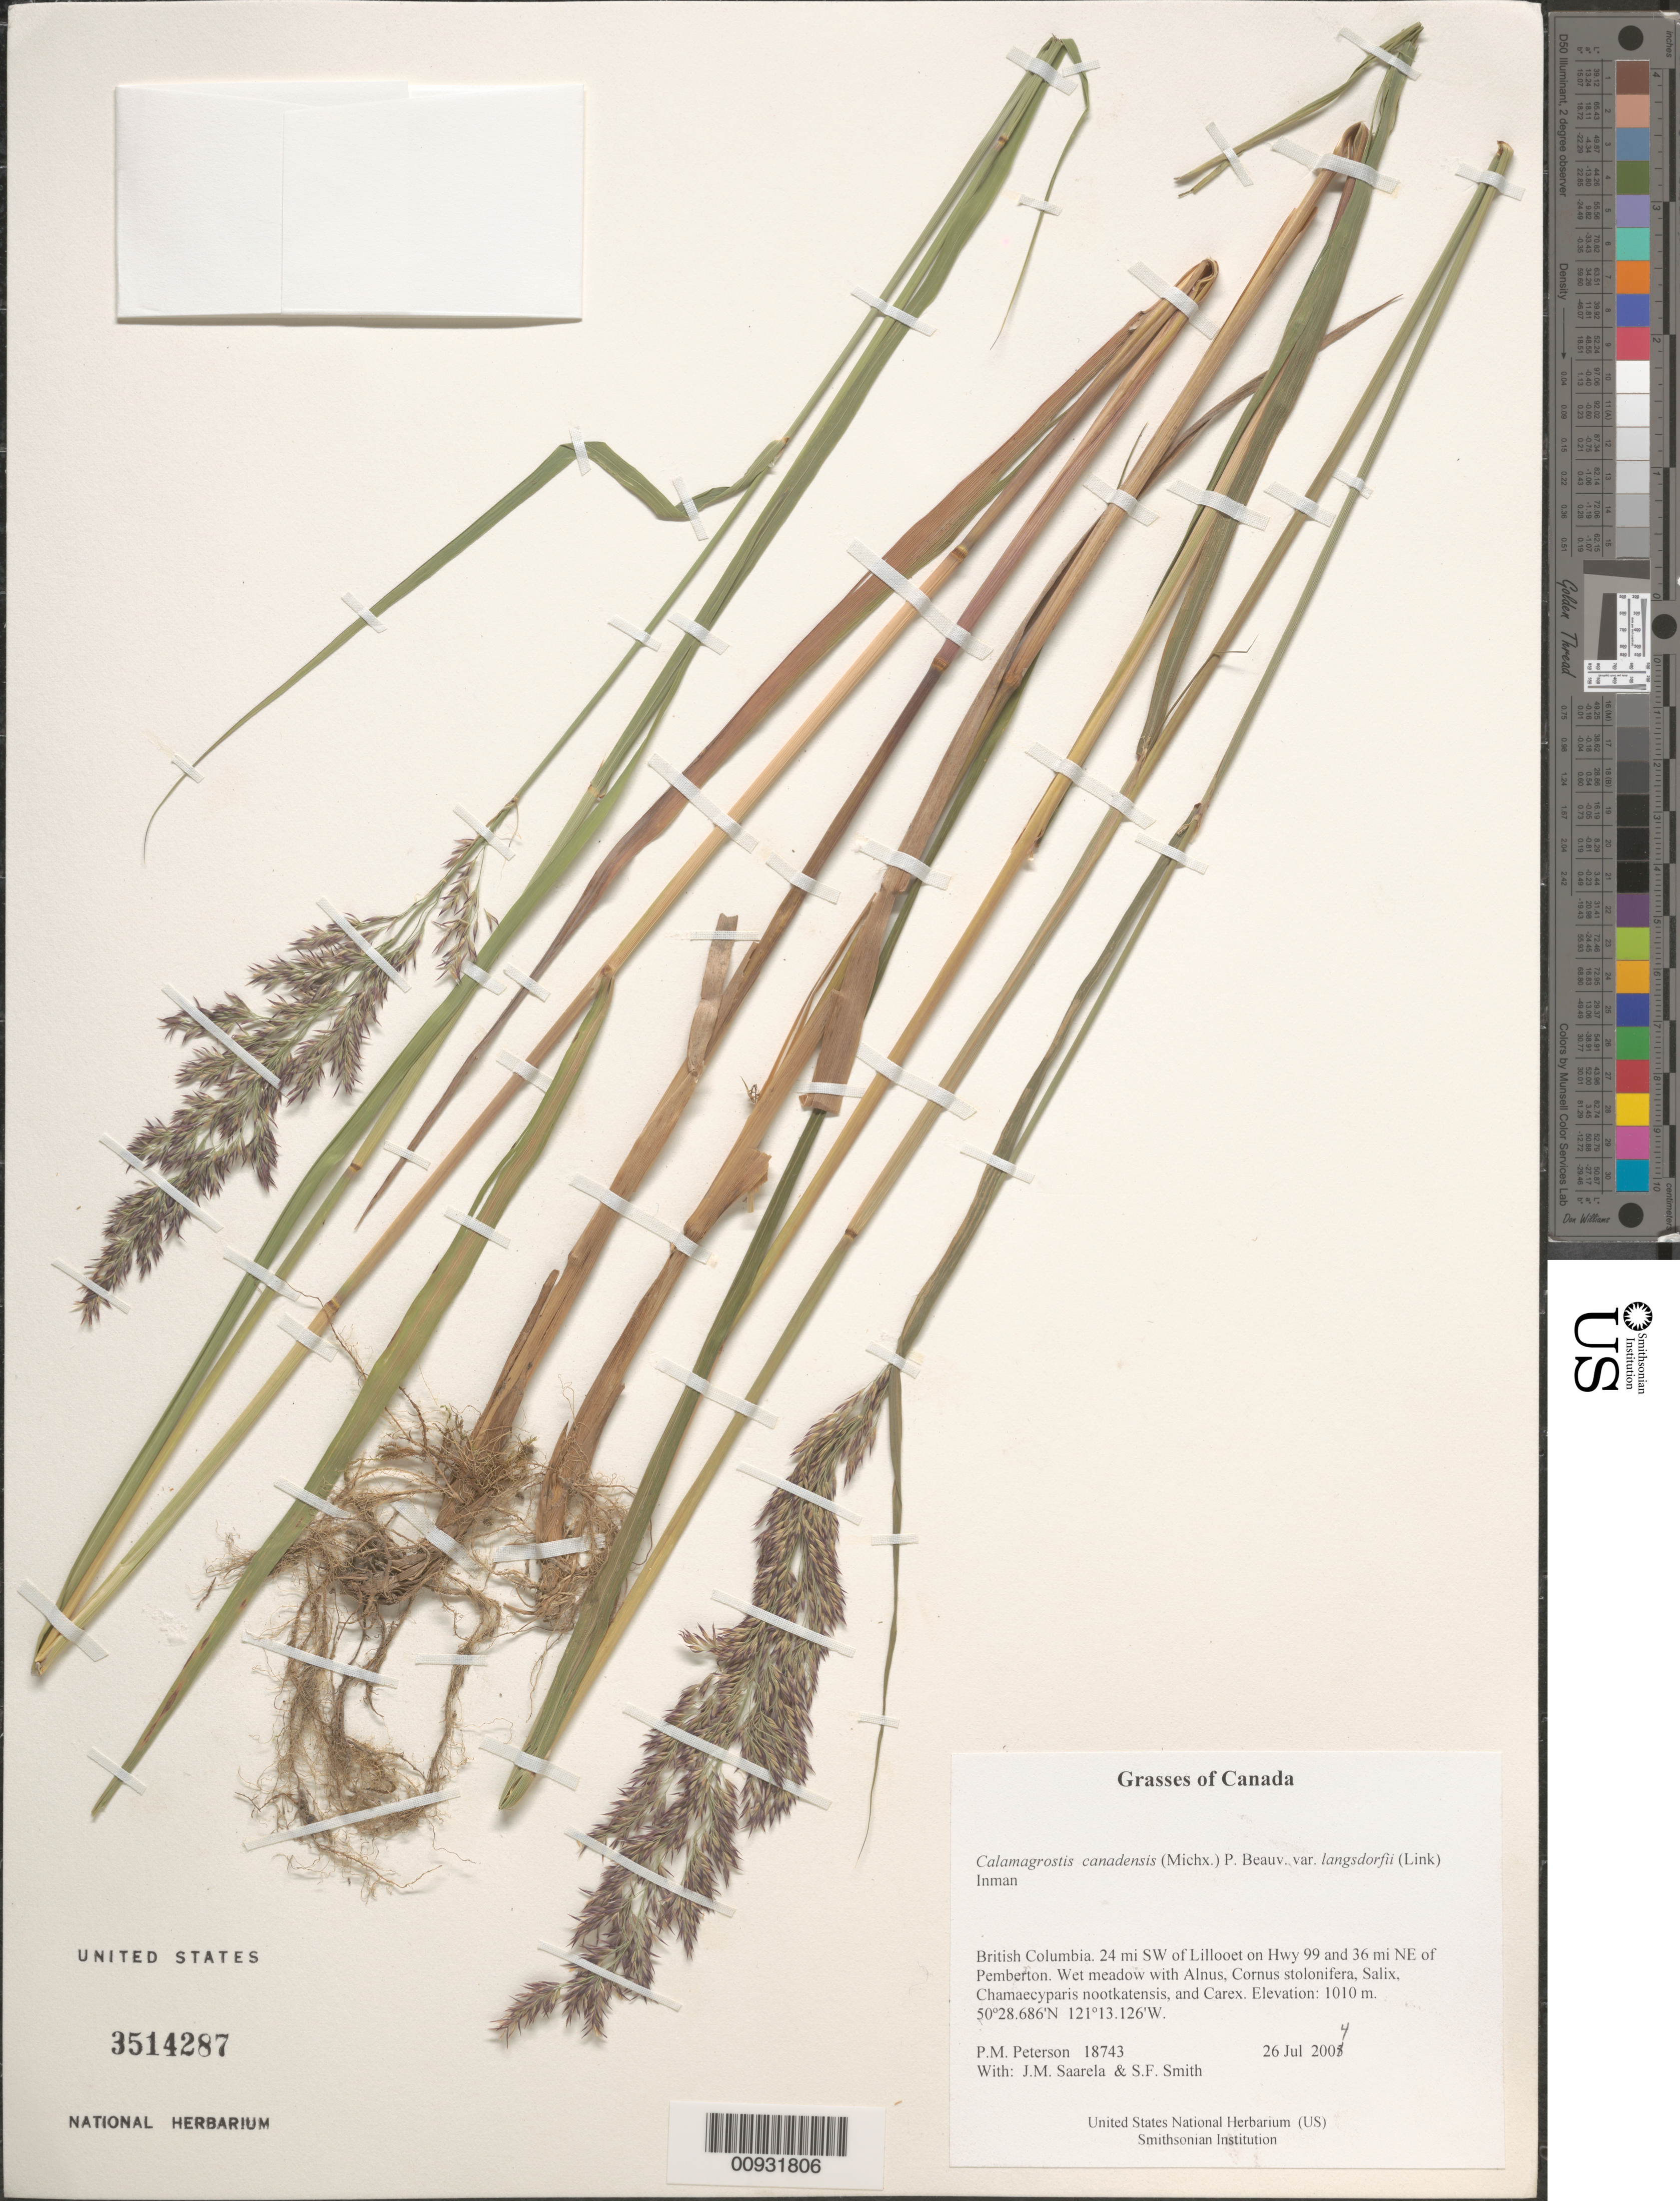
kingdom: Plantae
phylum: Tracheophyta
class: Liliopsida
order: Poales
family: Poaceae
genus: Calamagrostis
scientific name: Calamagrostis canadensis var. langsdorffii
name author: (Link) Inman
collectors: P. M. Peterson, J. Saarela & S.F. Smith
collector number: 18743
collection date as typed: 26 Jul 2004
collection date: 2004-07-26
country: Canada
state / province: British Columbia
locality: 24 mi SW of Lillooet on Hwy 99 and 36 mi NE of Pemberton. Wet meadow with Alnus, Cornus stolonifera, Salix, Chamaecyparis nootkatensis, and Carex.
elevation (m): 1010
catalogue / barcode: US 3514287